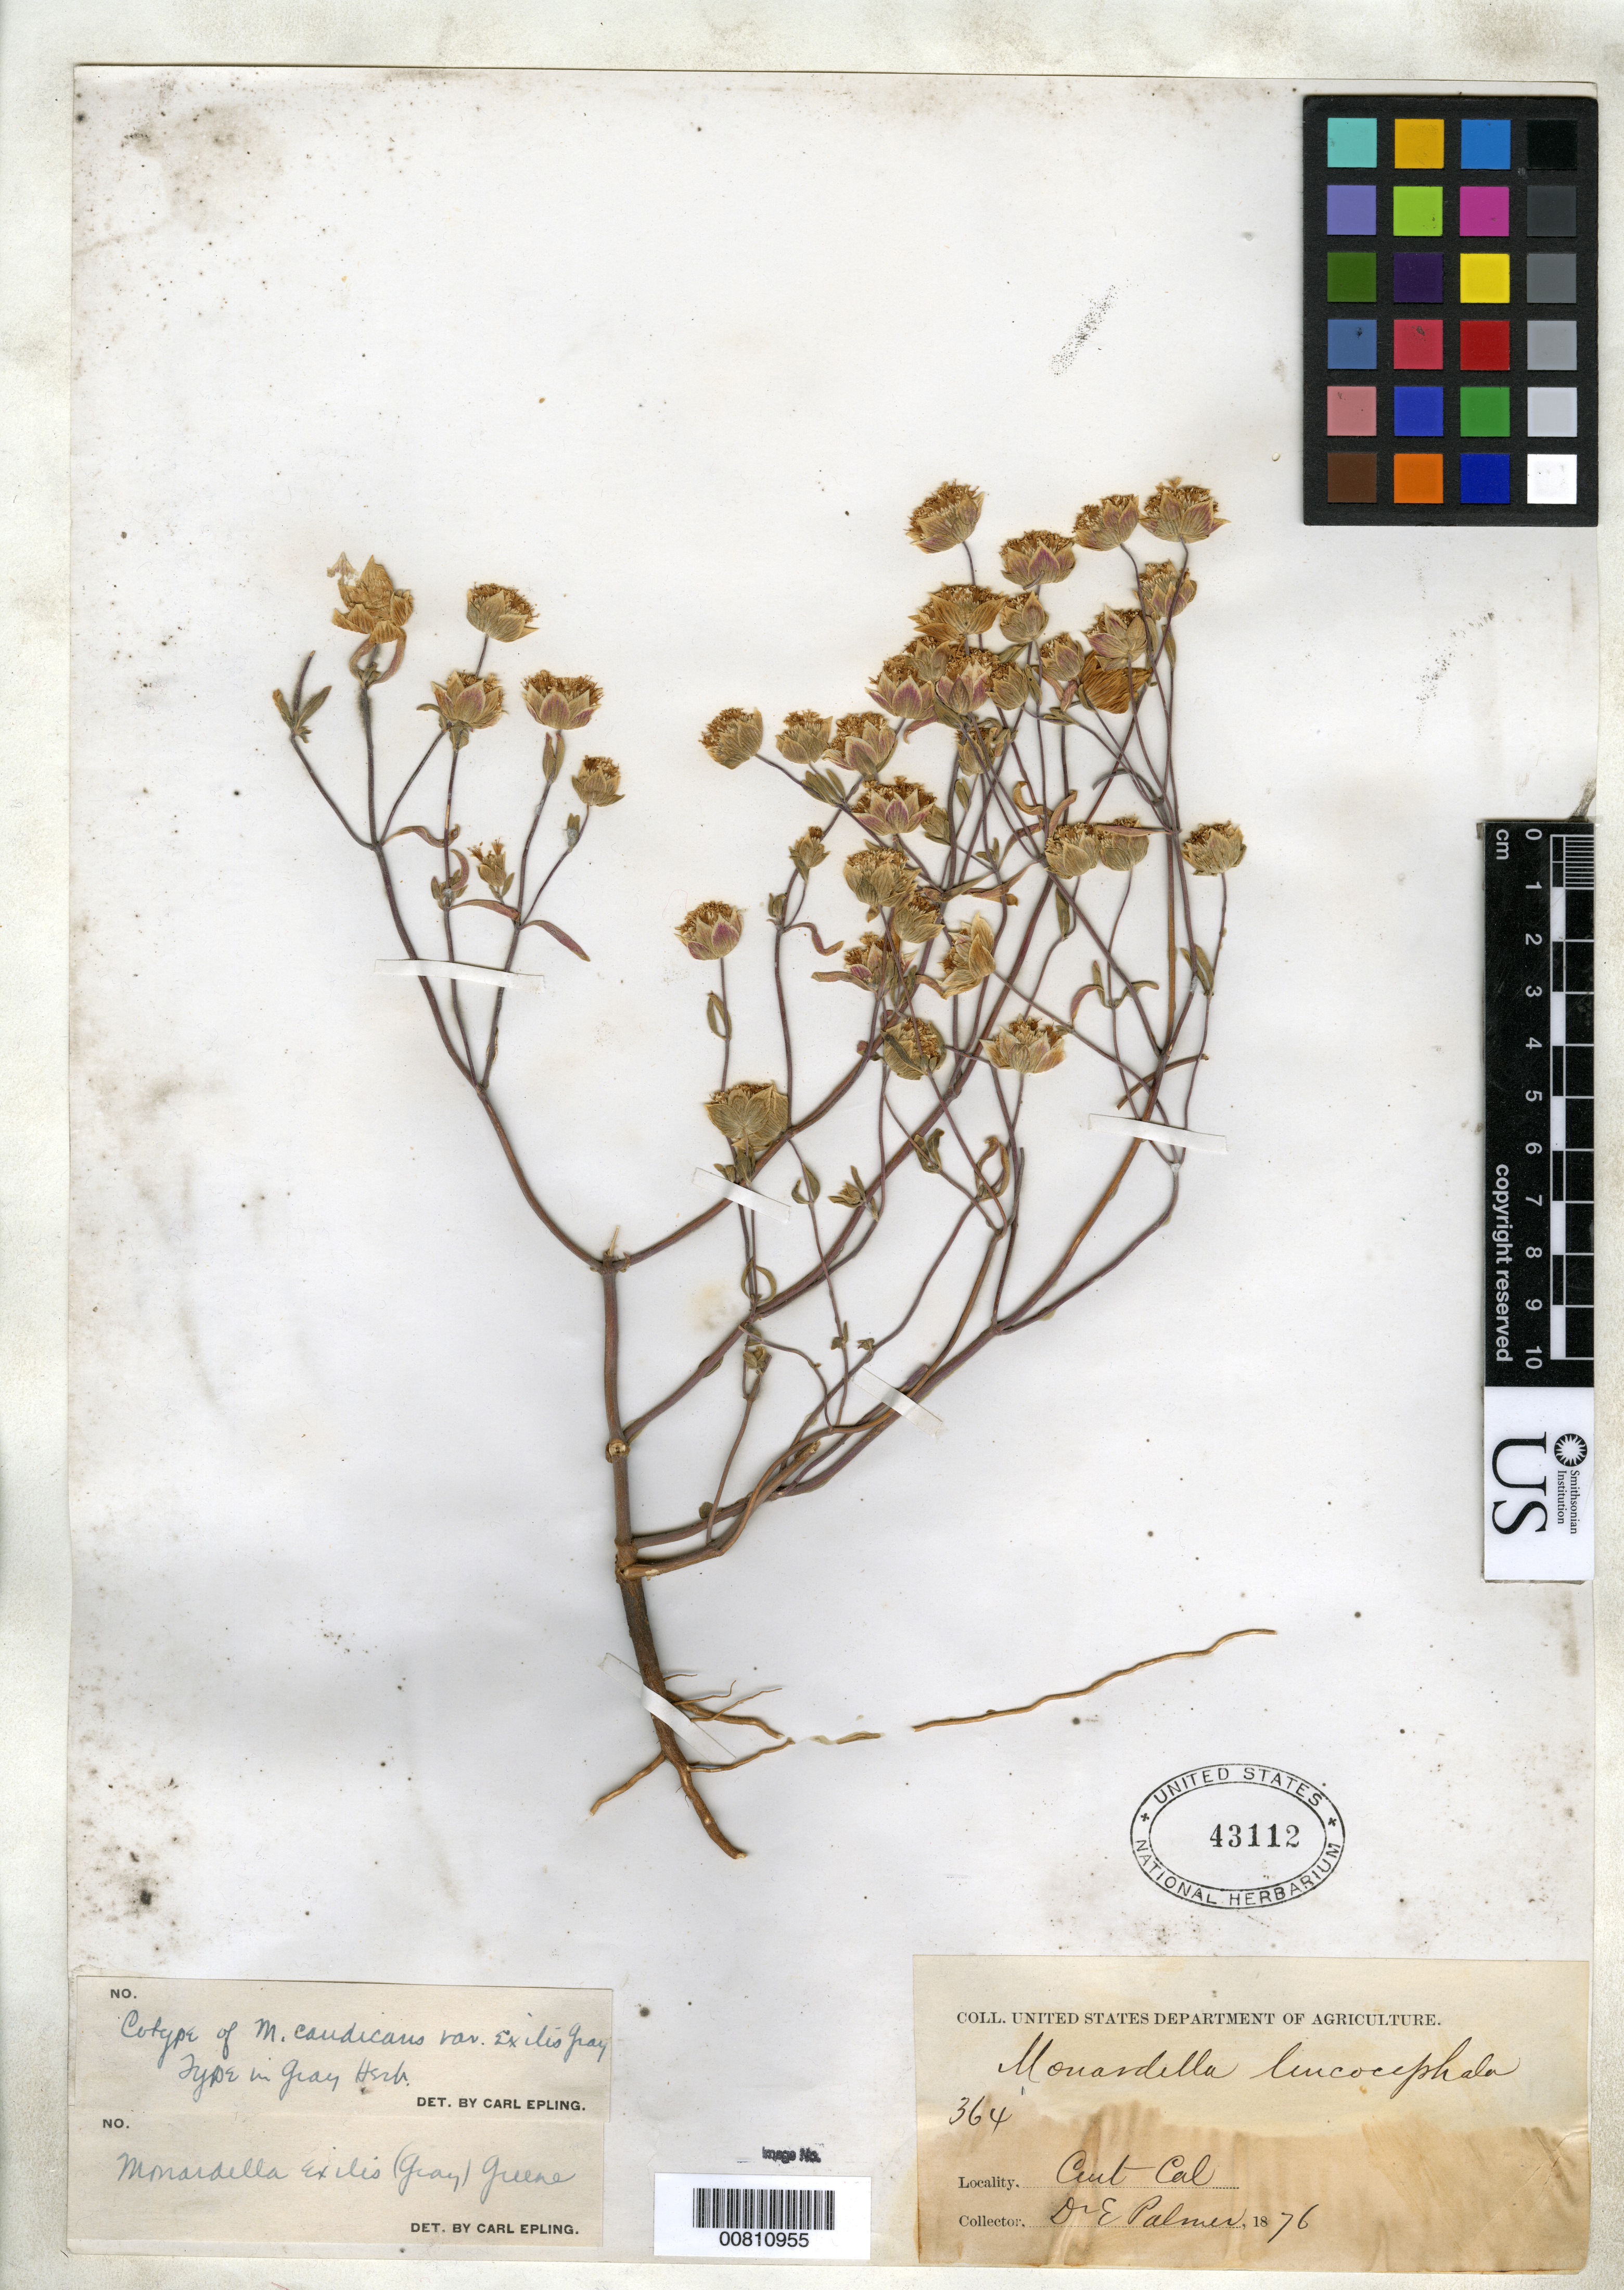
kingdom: Plantae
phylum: Tracheophyta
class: Magnoliopsida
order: Lamiales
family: Lamiaceae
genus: Monardella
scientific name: Monardella candicans var. exilis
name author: A. Gray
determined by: Epling, C. C.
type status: Type Collection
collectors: E. Palmer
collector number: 364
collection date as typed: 1876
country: United States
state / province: California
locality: Cent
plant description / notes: Isotype? Annotated "cotype" by Epling; Palmer 364 at GH is holotype acc. to their records.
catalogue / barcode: US 43112